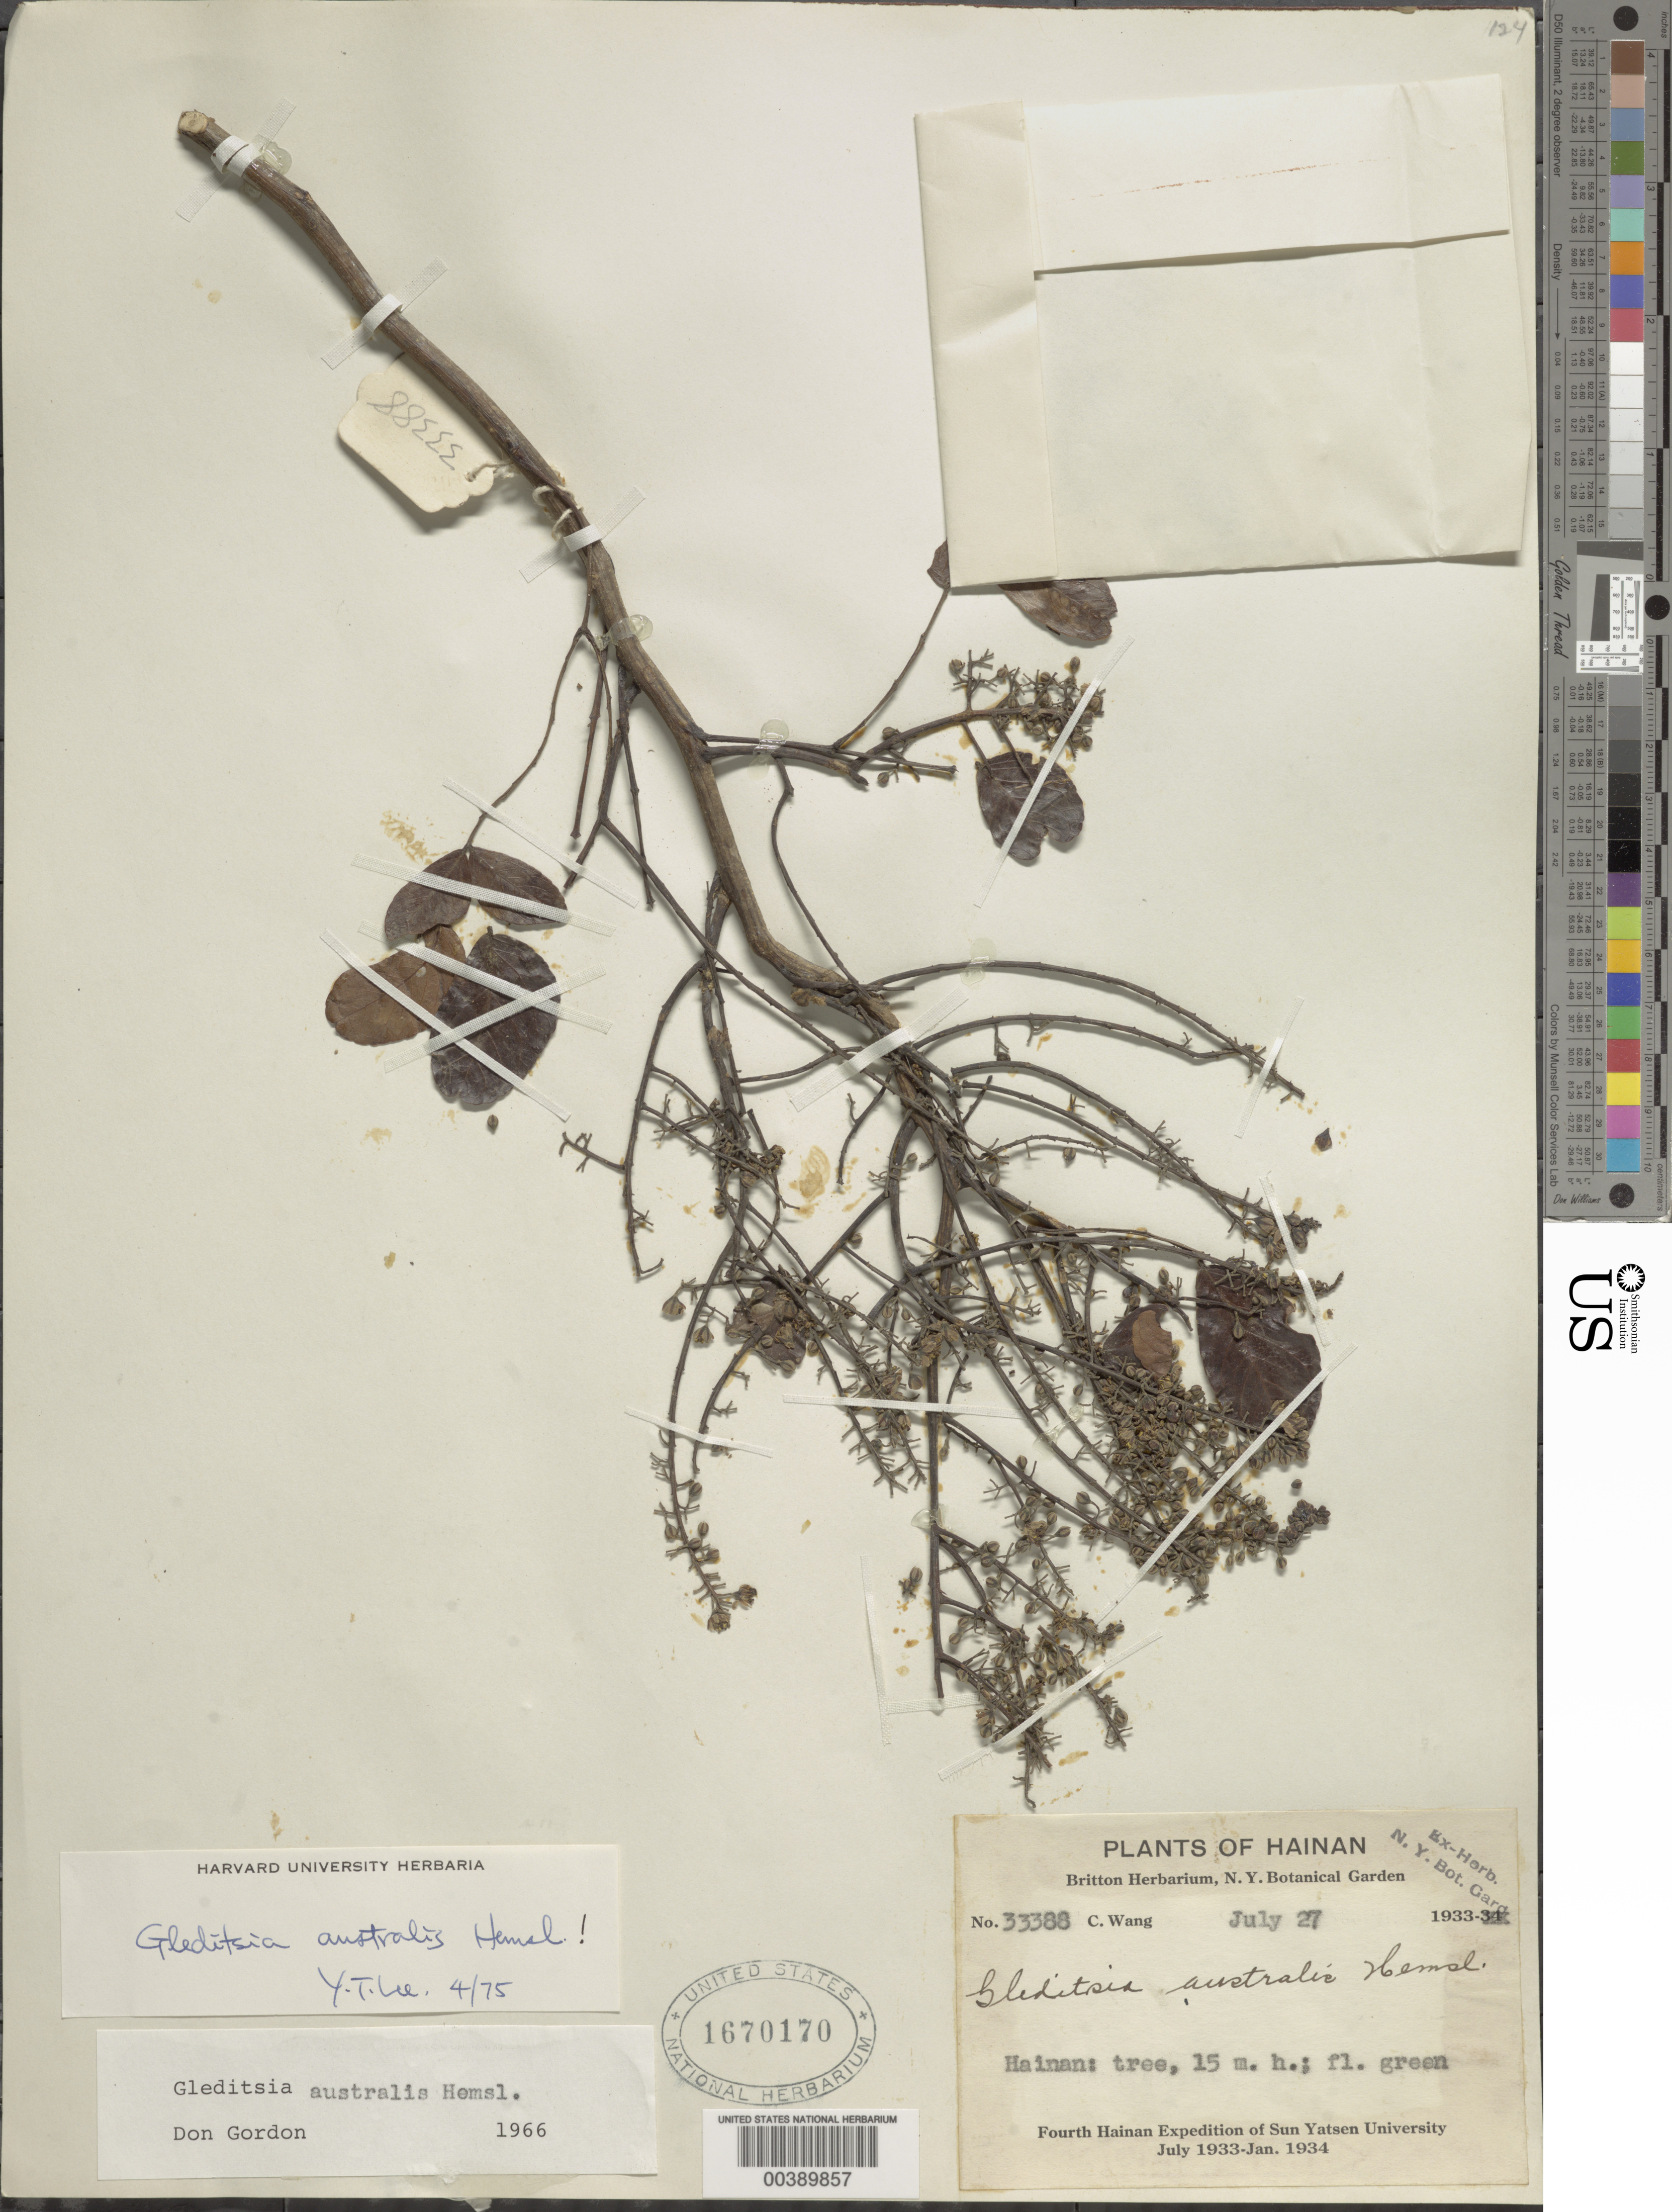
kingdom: Plantae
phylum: Tracheophyta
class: Magnoliopsida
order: Fabales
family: Fabaceae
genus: Gleditsia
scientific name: Gleditsia australis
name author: Hemsl.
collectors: C. Wang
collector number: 33388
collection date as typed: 27 Jul 1933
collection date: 1933-07-27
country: China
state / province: Hainan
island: Hainan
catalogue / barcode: US 1670170